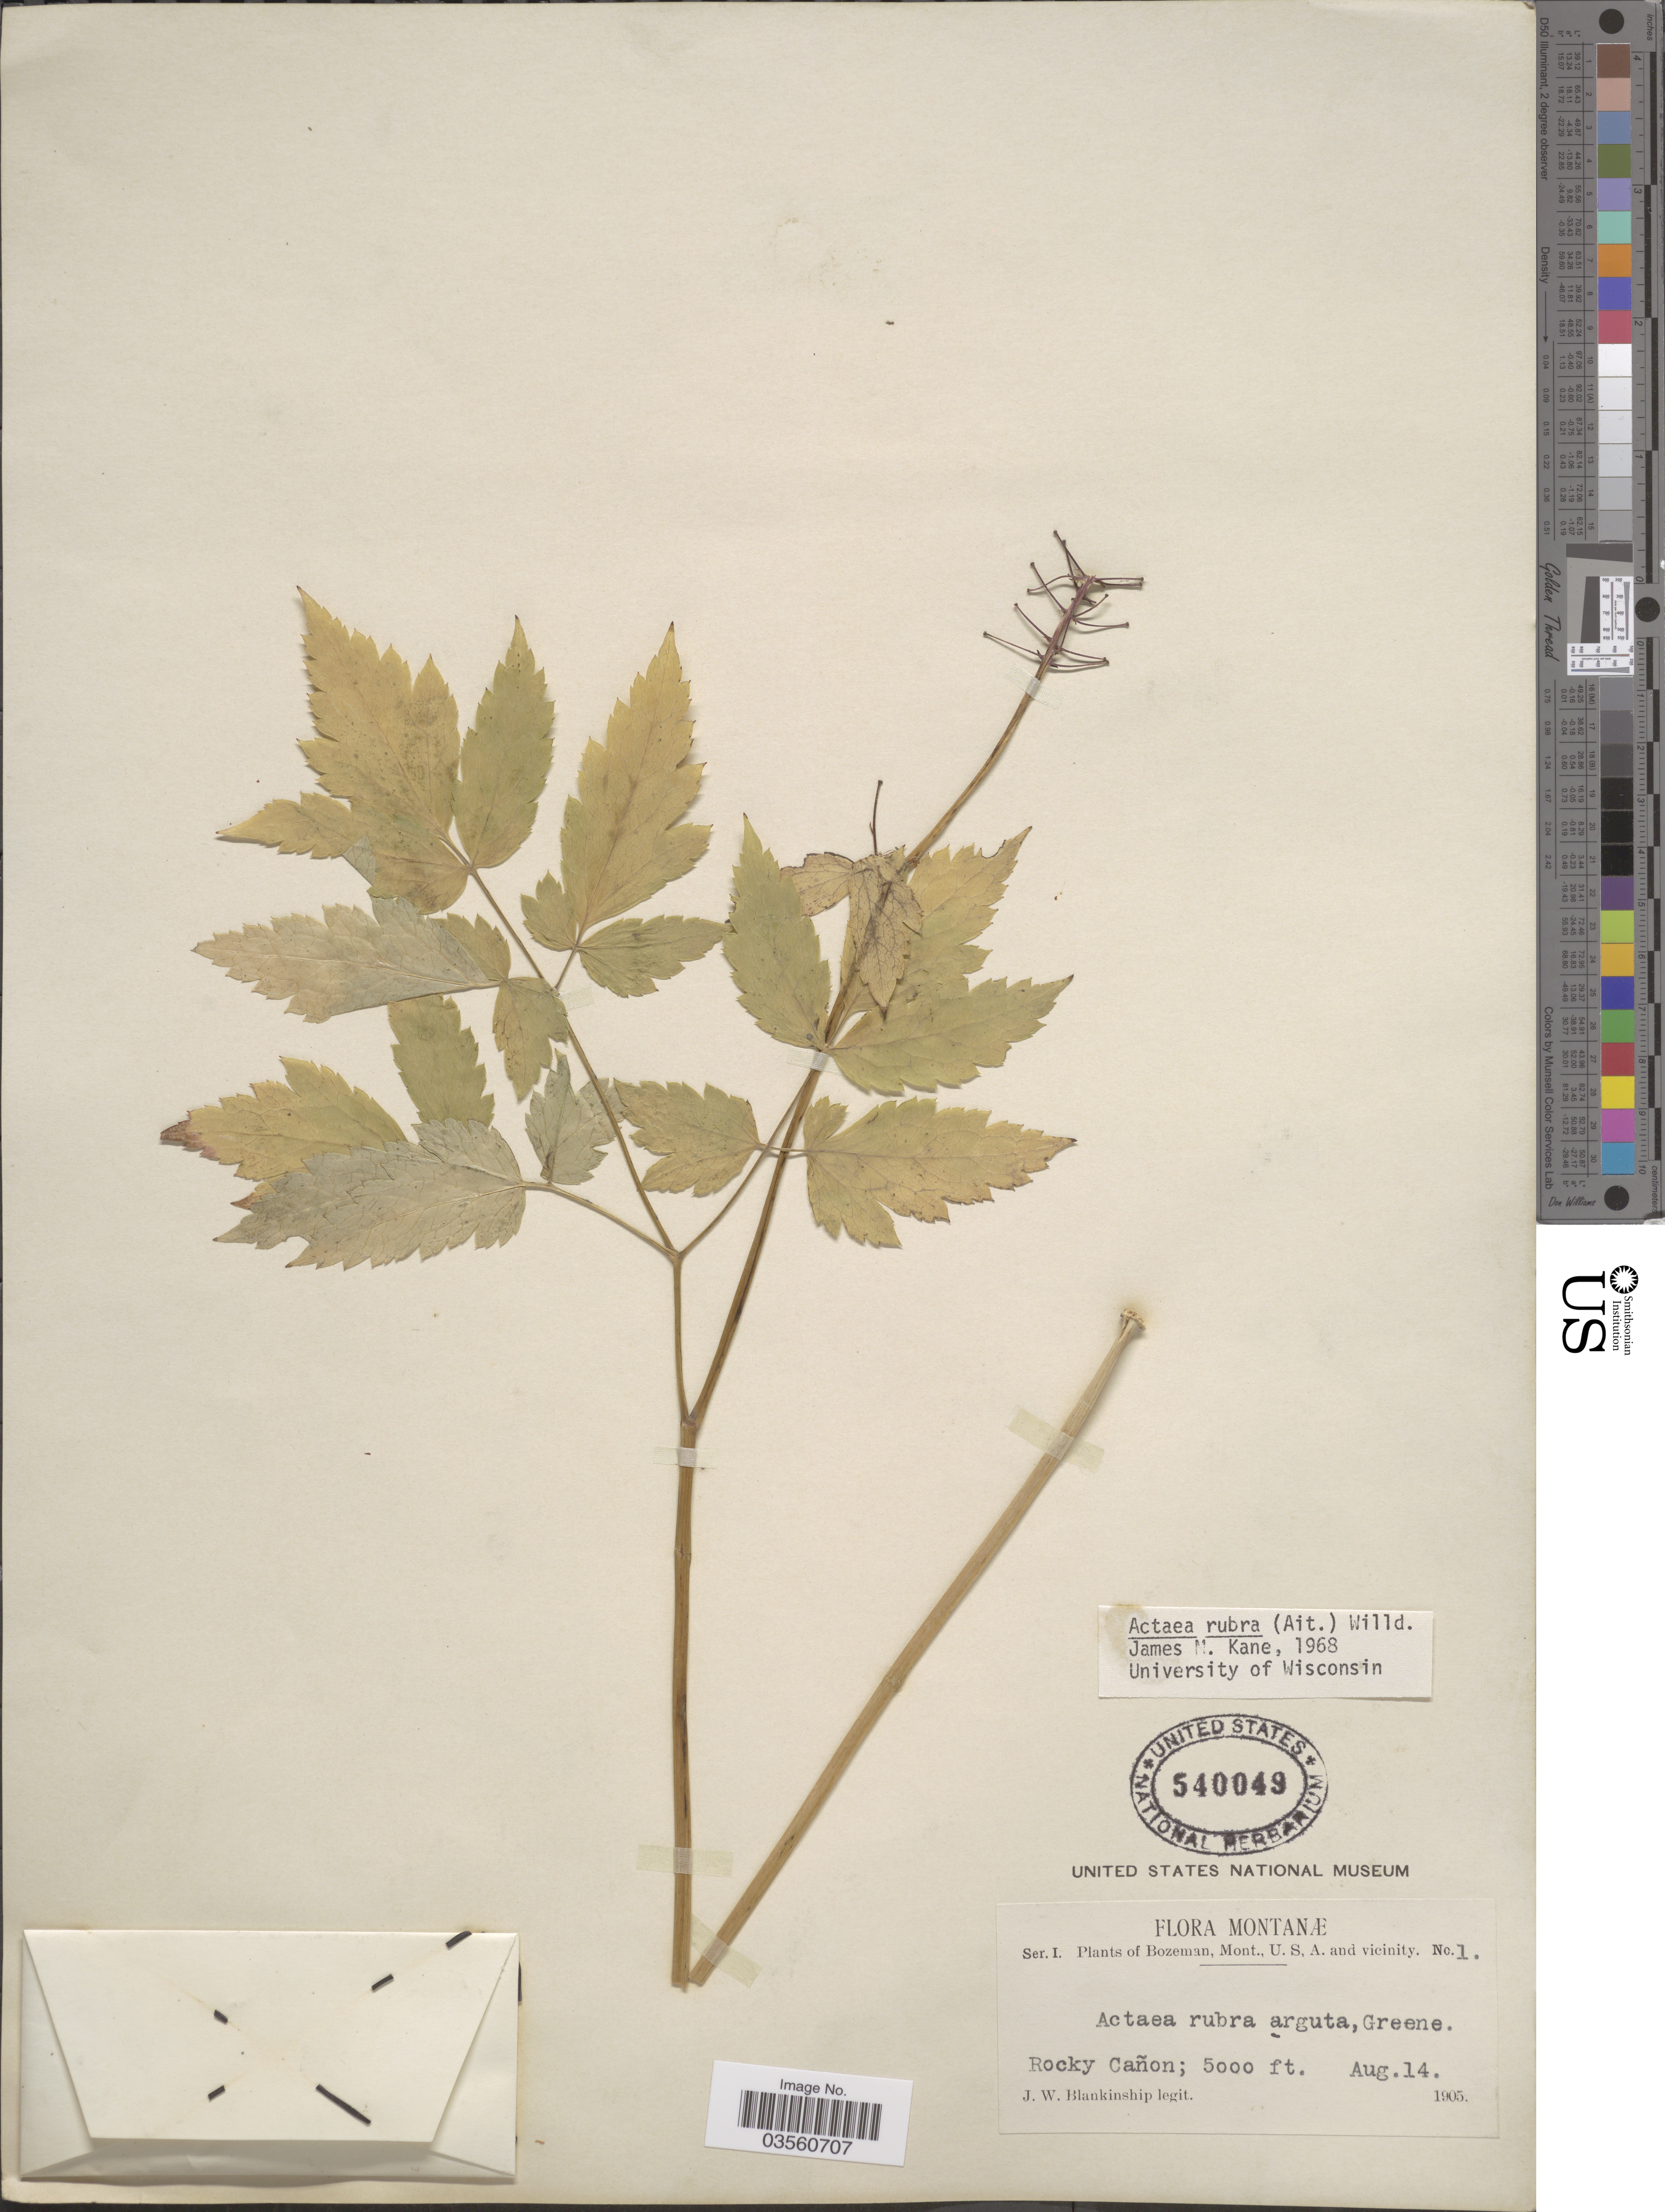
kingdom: Plantae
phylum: Tracheophyta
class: Magnoliopsida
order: Ranunculales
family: Ranunculaceae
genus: Actaea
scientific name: Actaea rubra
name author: (Aiton) Willd.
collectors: J. W. Blankinship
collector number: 1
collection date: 1905-08-14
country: United States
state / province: Montana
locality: Bozeman, Mont., U.S.A. and vicinity. Rocky Cañon.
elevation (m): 1524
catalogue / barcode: US 540049